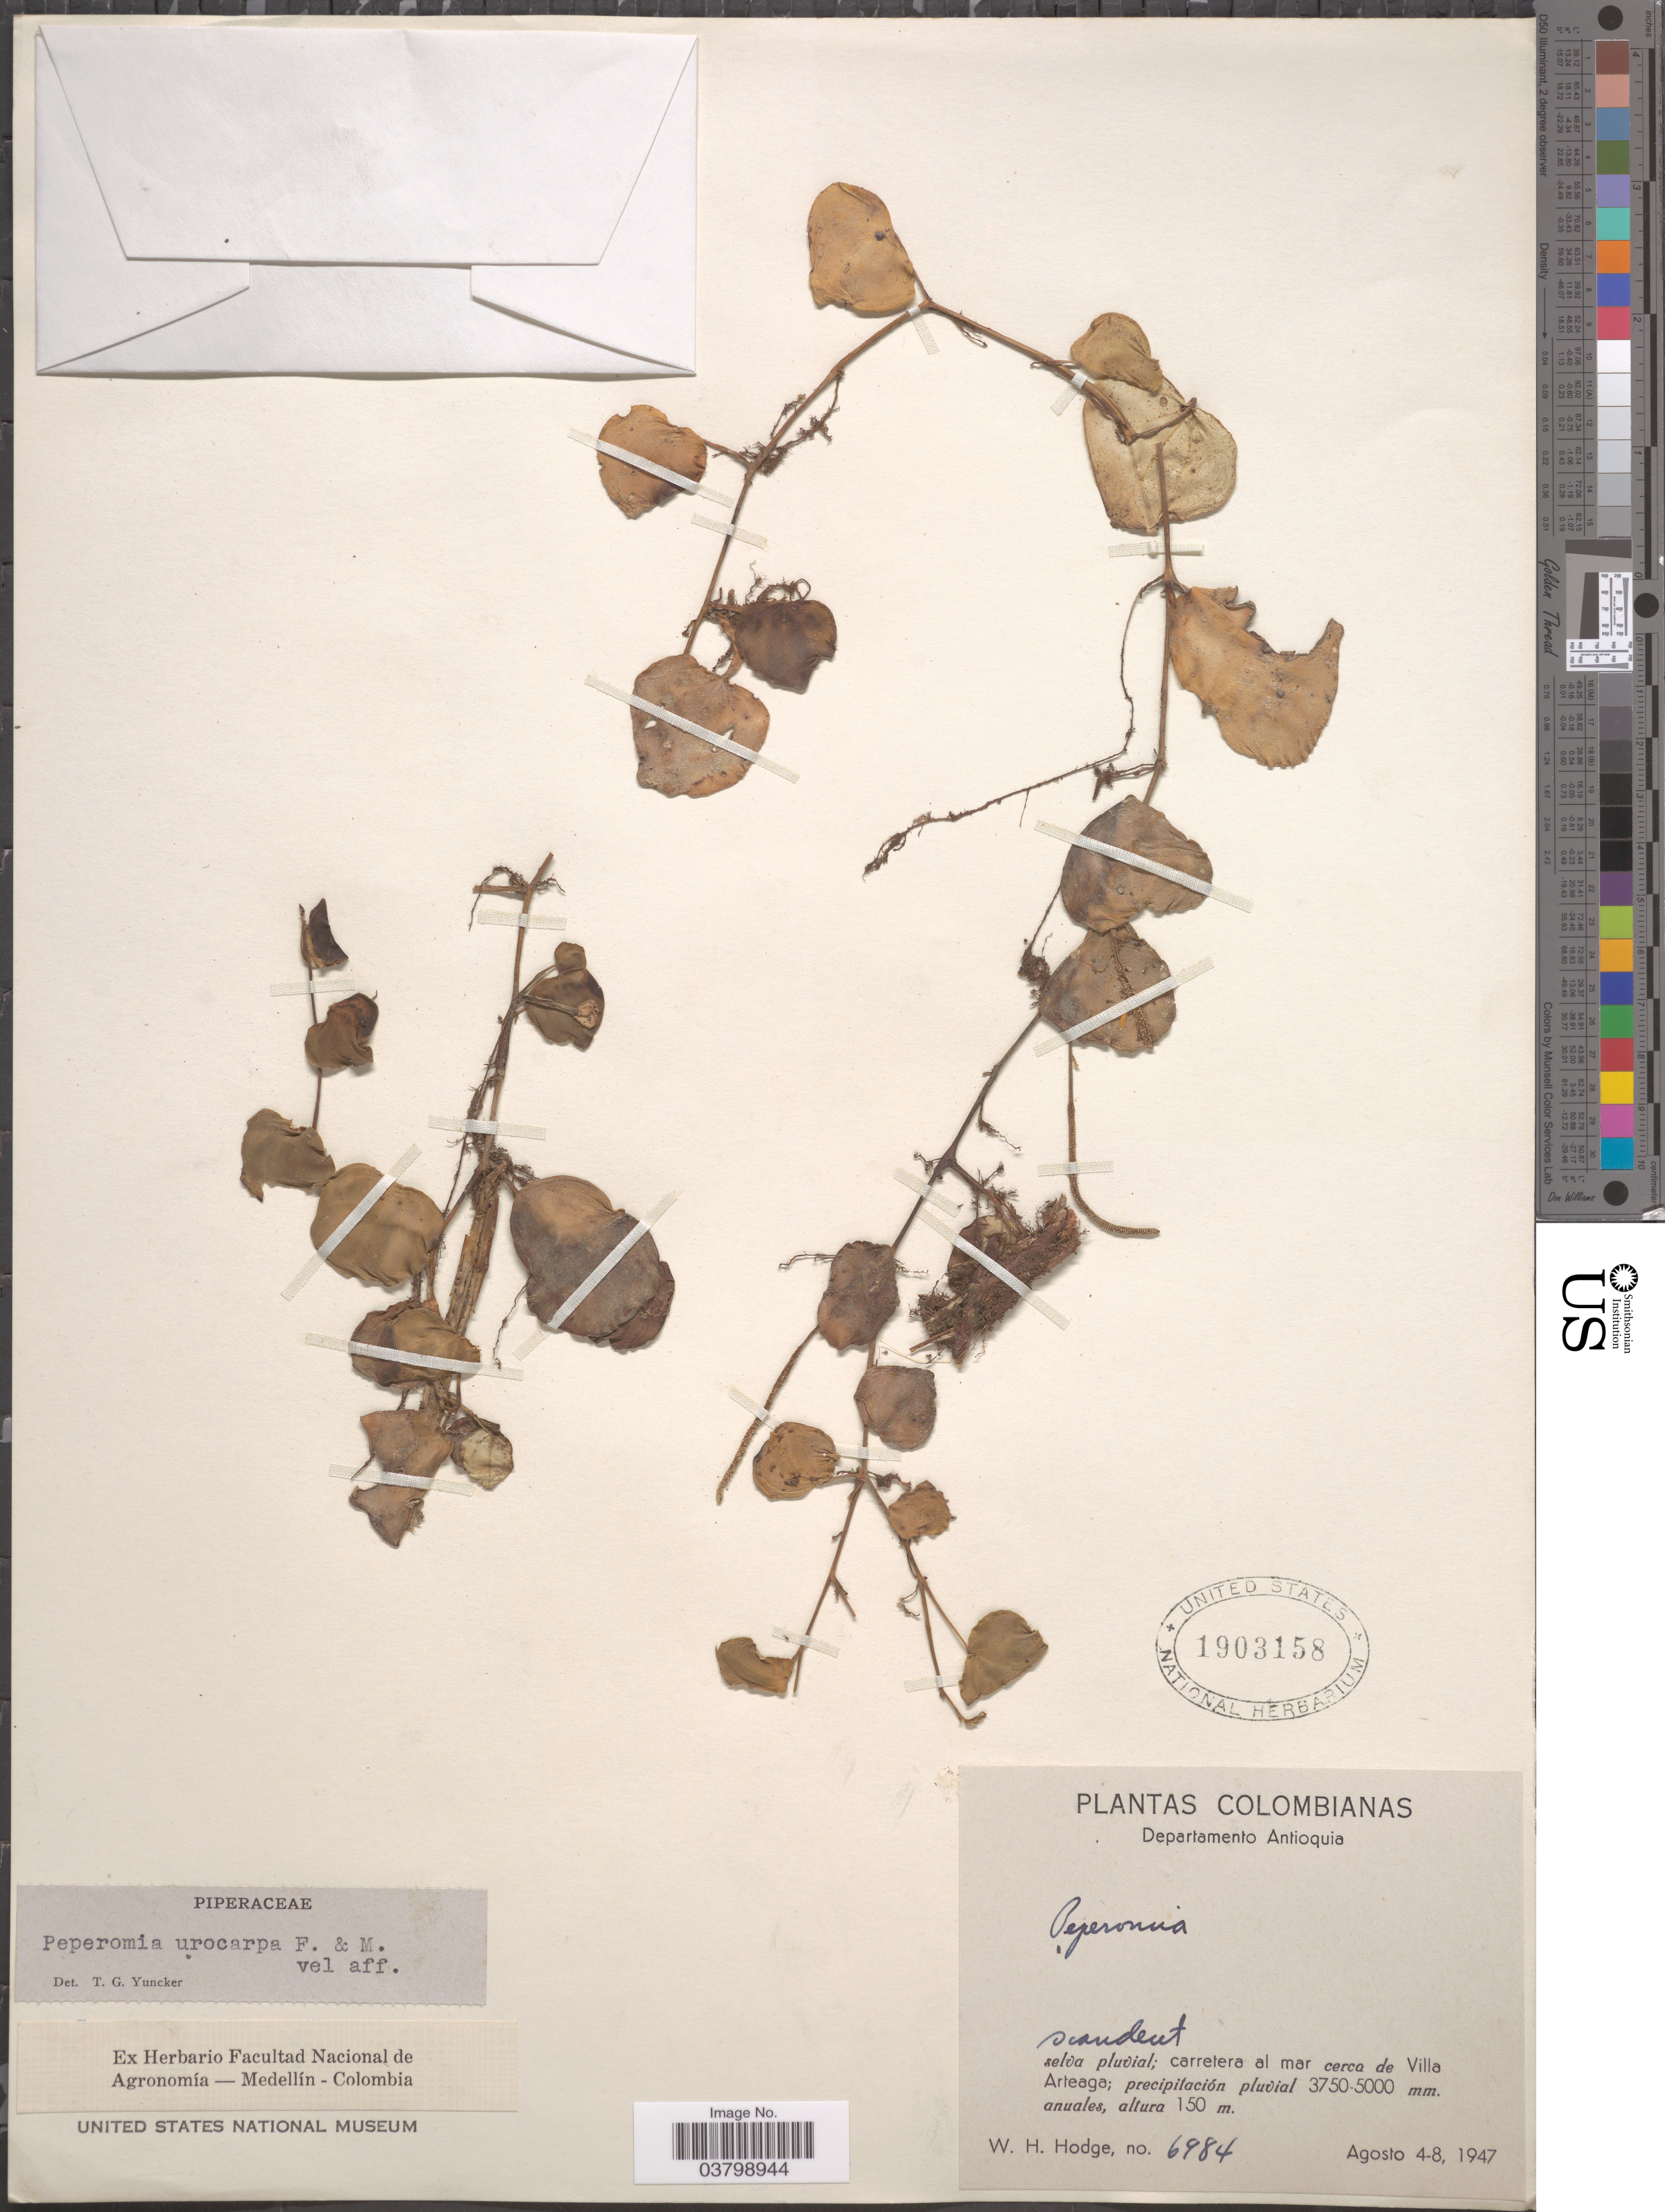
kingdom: Plantae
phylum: Tracheophyta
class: Magnoliopsida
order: Piperales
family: Piperaceae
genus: Peperomia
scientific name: Peperomia urocarpa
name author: Fisch. & C.A. Mey.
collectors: W. Hodge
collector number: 6984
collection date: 1947-08-04/1947-08-08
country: Colombia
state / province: Antioquia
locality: Departamento Antioquia. Carretera al mar cerca de Villa Arteaga.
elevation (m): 150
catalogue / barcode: US 1903158